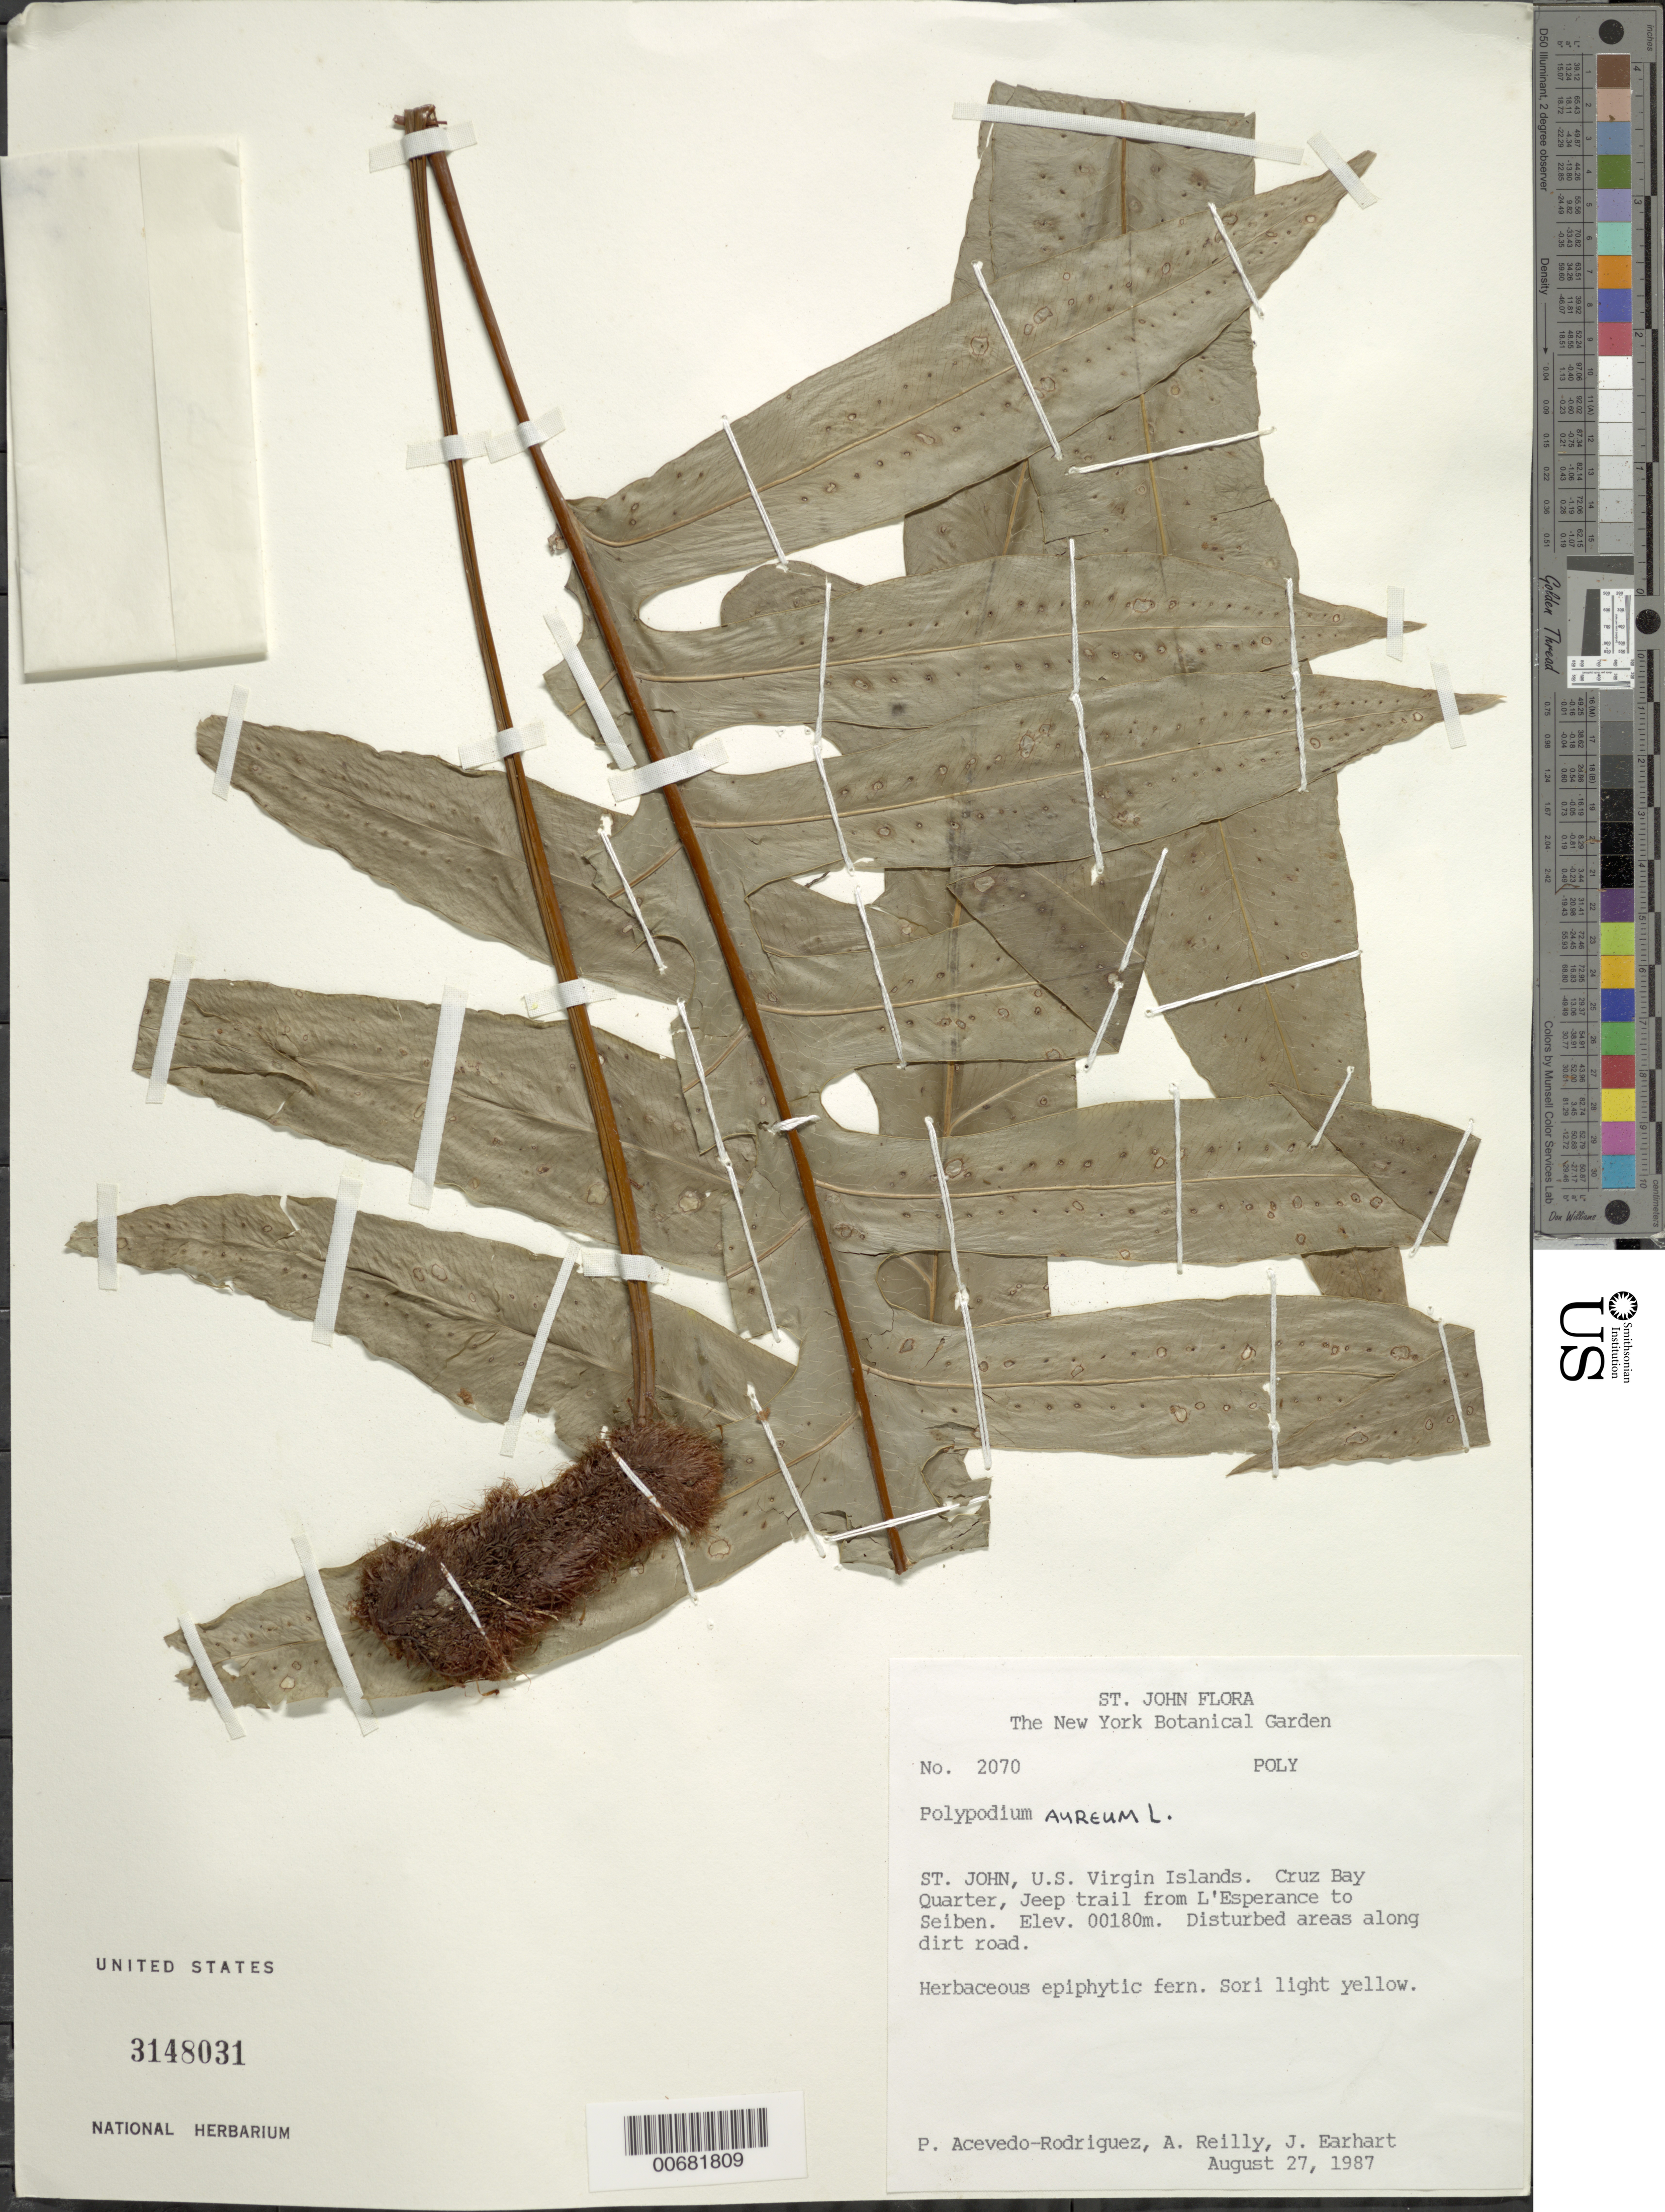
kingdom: Plantae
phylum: Tracheophyta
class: Polypodiopsida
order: Polypodiales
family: Polypodiaceae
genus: Serpocaulon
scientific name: Serpocaulon loriceum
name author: (L.) A.R. Sm.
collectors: P. Acevedo-Rodr., A. Reilly & J. Earhart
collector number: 2070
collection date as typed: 27 Aug 1987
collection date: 1987-08-27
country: U.S. Virgin Islands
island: St. John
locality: Cruz Bay Quarter; Jeep trail from L'Esperance to Seiben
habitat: Disturbed areas along dirt road.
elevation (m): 180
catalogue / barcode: US 3148031